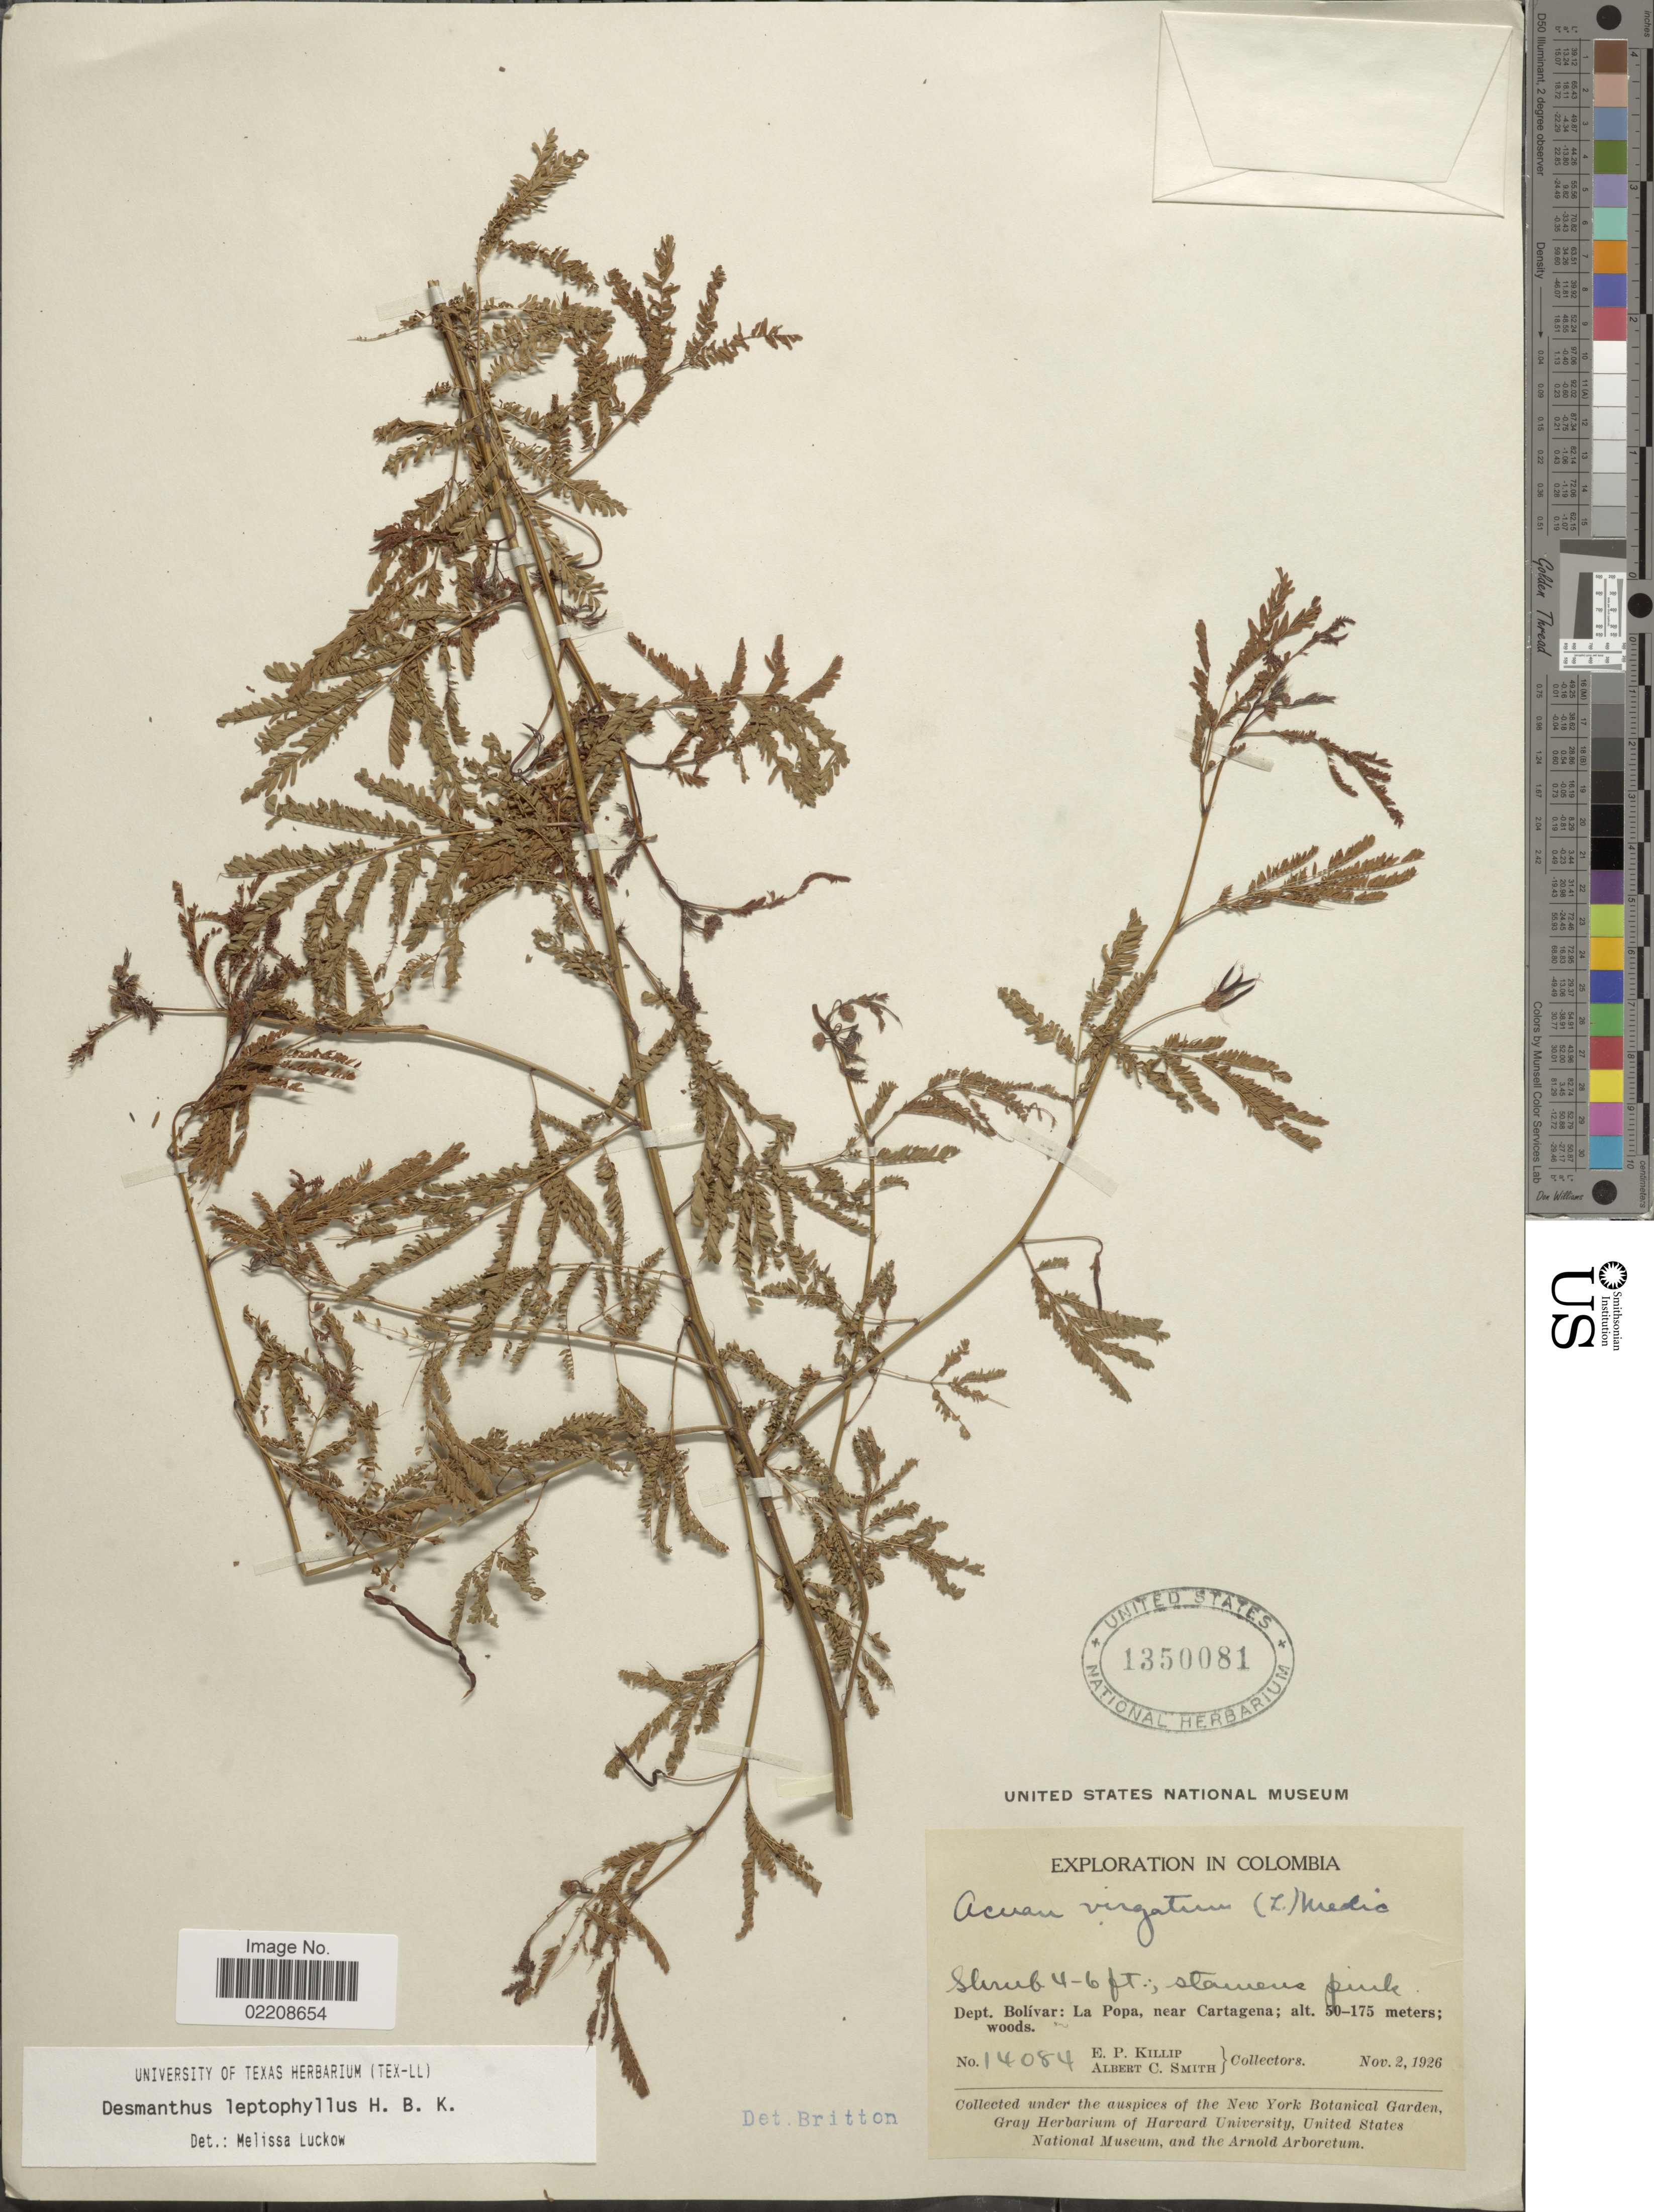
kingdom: Plantae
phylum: Tracheophyta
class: Magnoliopsida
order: Fabales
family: Fabaceae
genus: Desmanthus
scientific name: Desmanthus leptophyllus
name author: Kunth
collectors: E. P. Killip & A. C. Smith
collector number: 14084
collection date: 1926-11-02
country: Colombia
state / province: Bolívar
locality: Dept. Bolívar: La Popa, near Cartagena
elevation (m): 50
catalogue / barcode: US 1350081